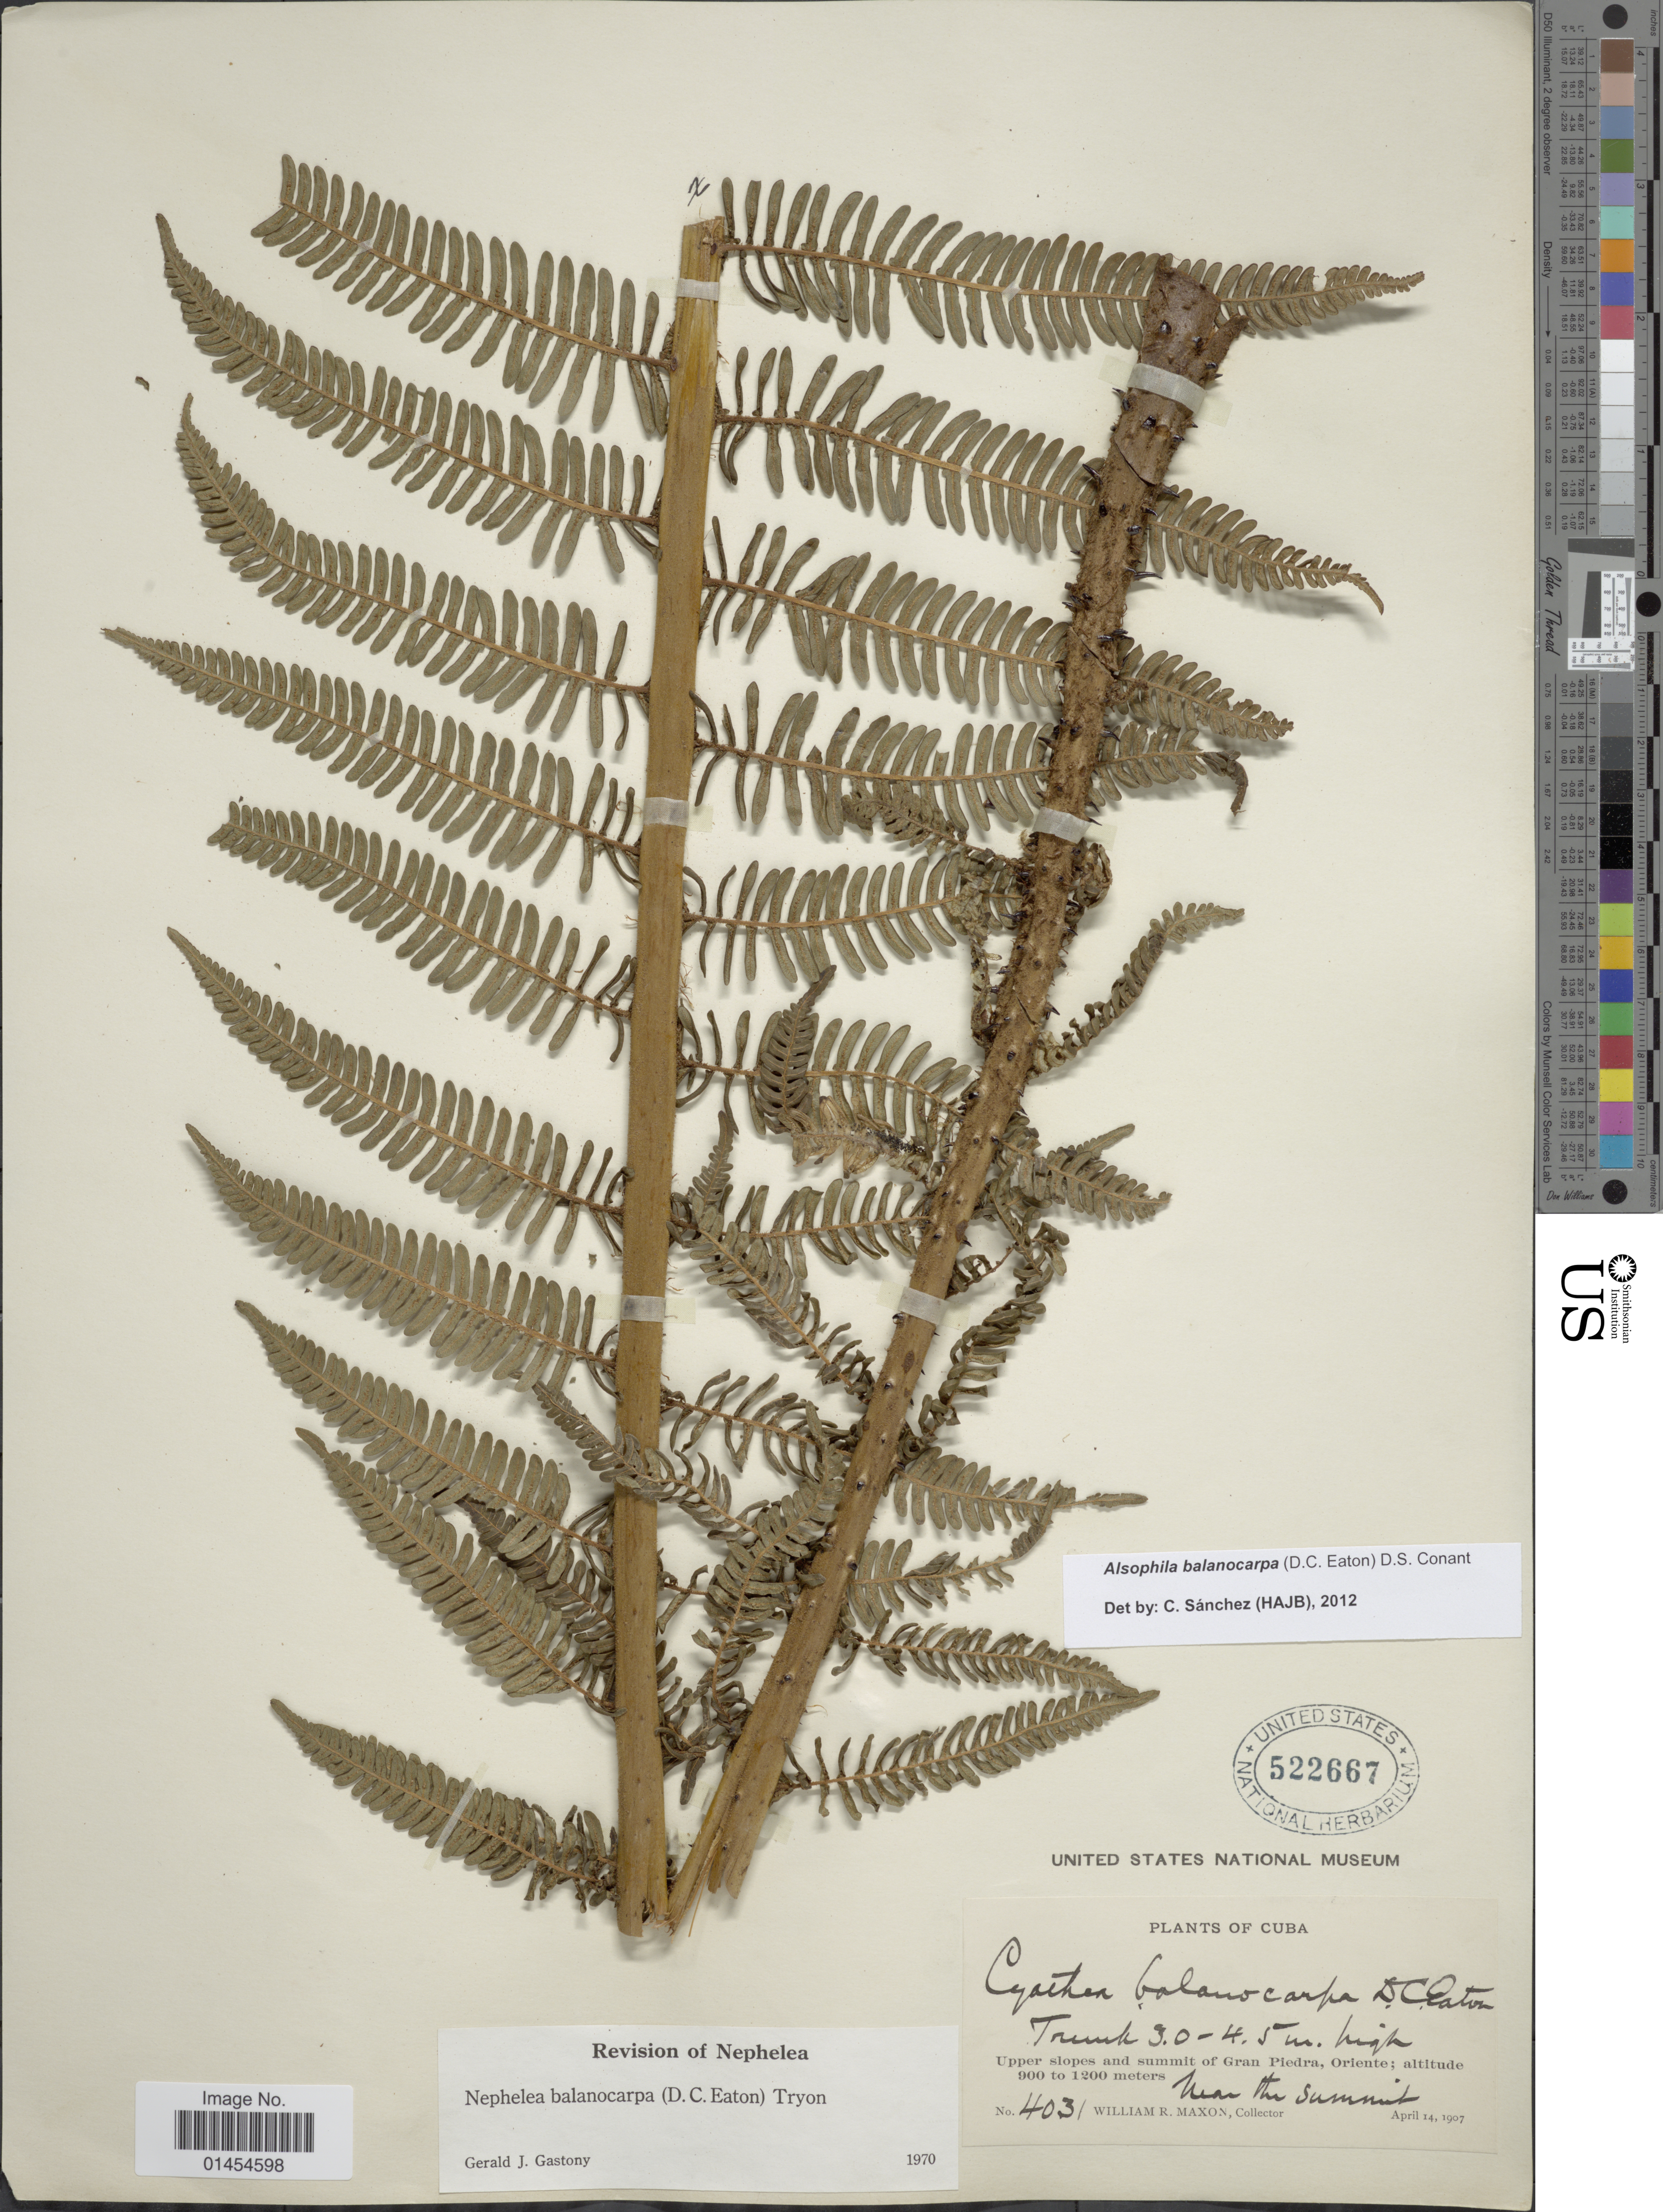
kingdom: Plantae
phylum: Tracheophyta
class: Polypodiopsida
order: Cyatheales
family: Cyatheaceae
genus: Alsophila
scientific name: Alsophila balanocarpa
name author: (D.C. Eaton) D.S. Conant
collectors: W. R. Maxon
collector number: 4031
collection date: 1907-04-14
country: Cuba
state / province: Oriente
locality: Upper slopes and summit of Gran Piedra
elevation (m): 900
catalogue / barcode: US 522667